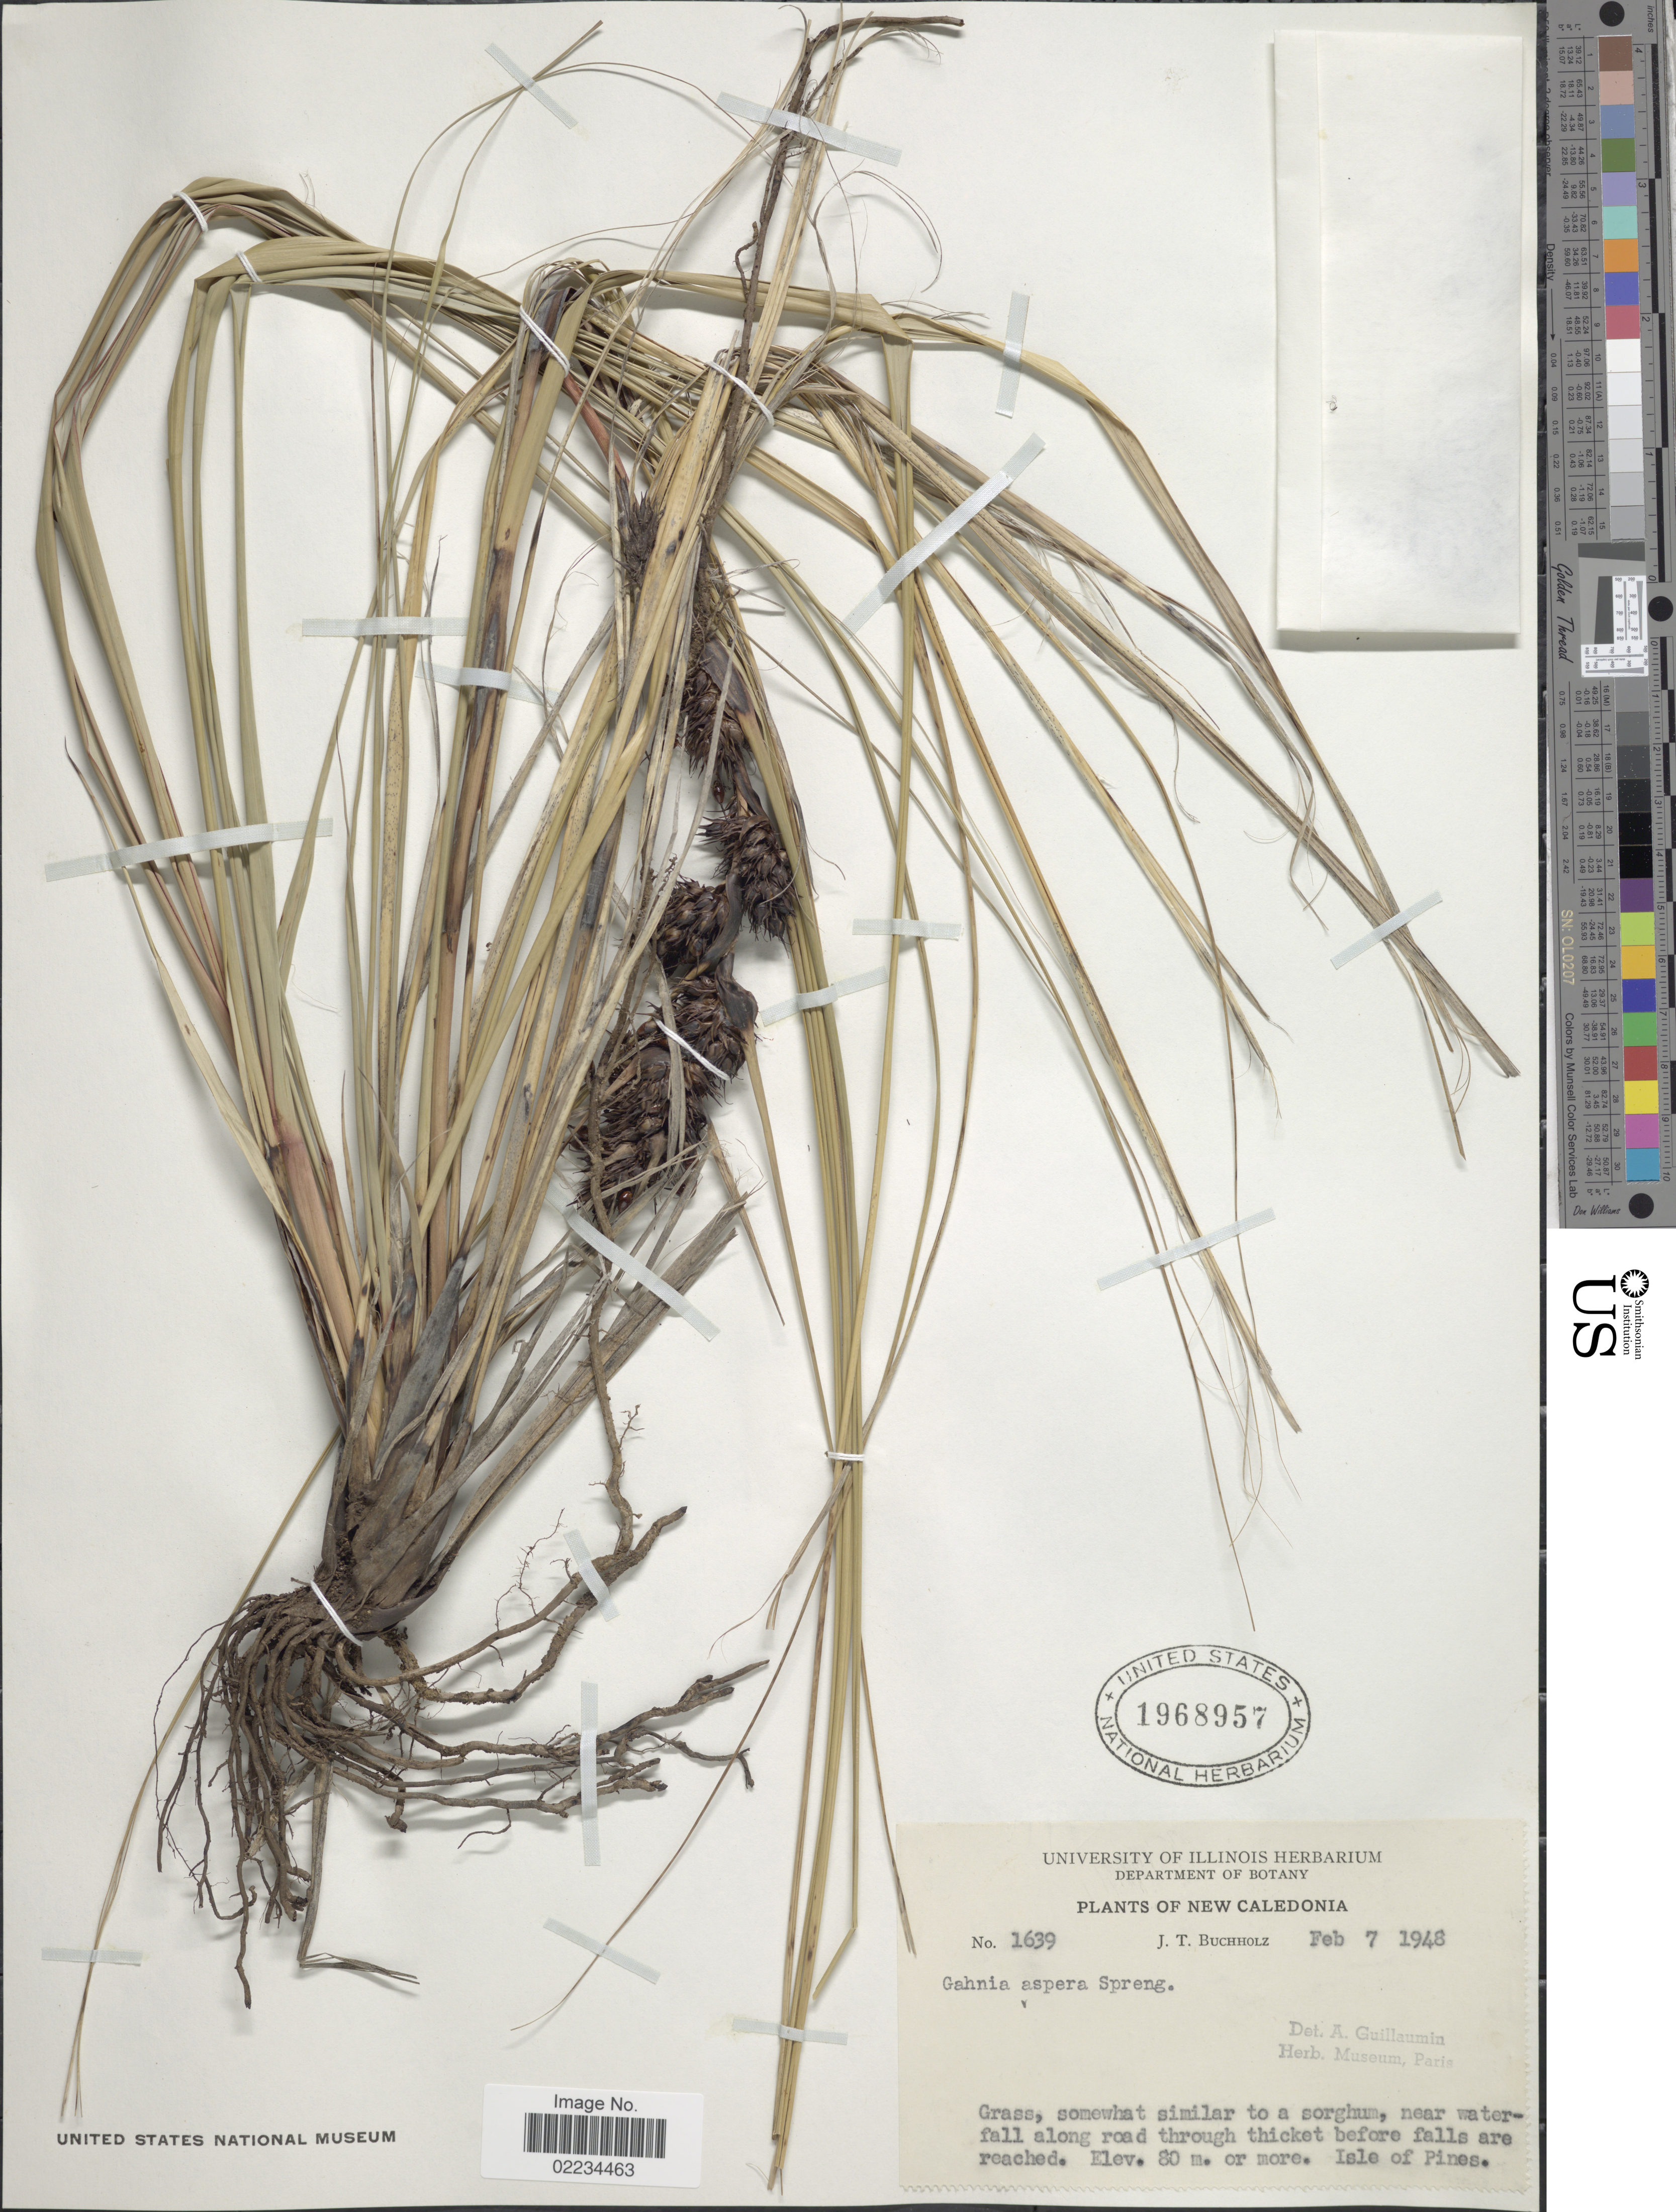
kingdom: Plantae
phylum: Tracheophyta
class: Liliopsida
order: Poales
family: Cyperaceae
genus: Gahnia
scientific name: Gahnia aspera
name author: (R. Br.) Spreng.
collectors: J. T. Buchholz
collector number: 1639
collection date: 1948-02-07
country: New Caledonia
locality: Near waterfall along road through thicket before falls are reached. Isle of Pines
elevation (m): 80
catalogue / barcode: US 1968957